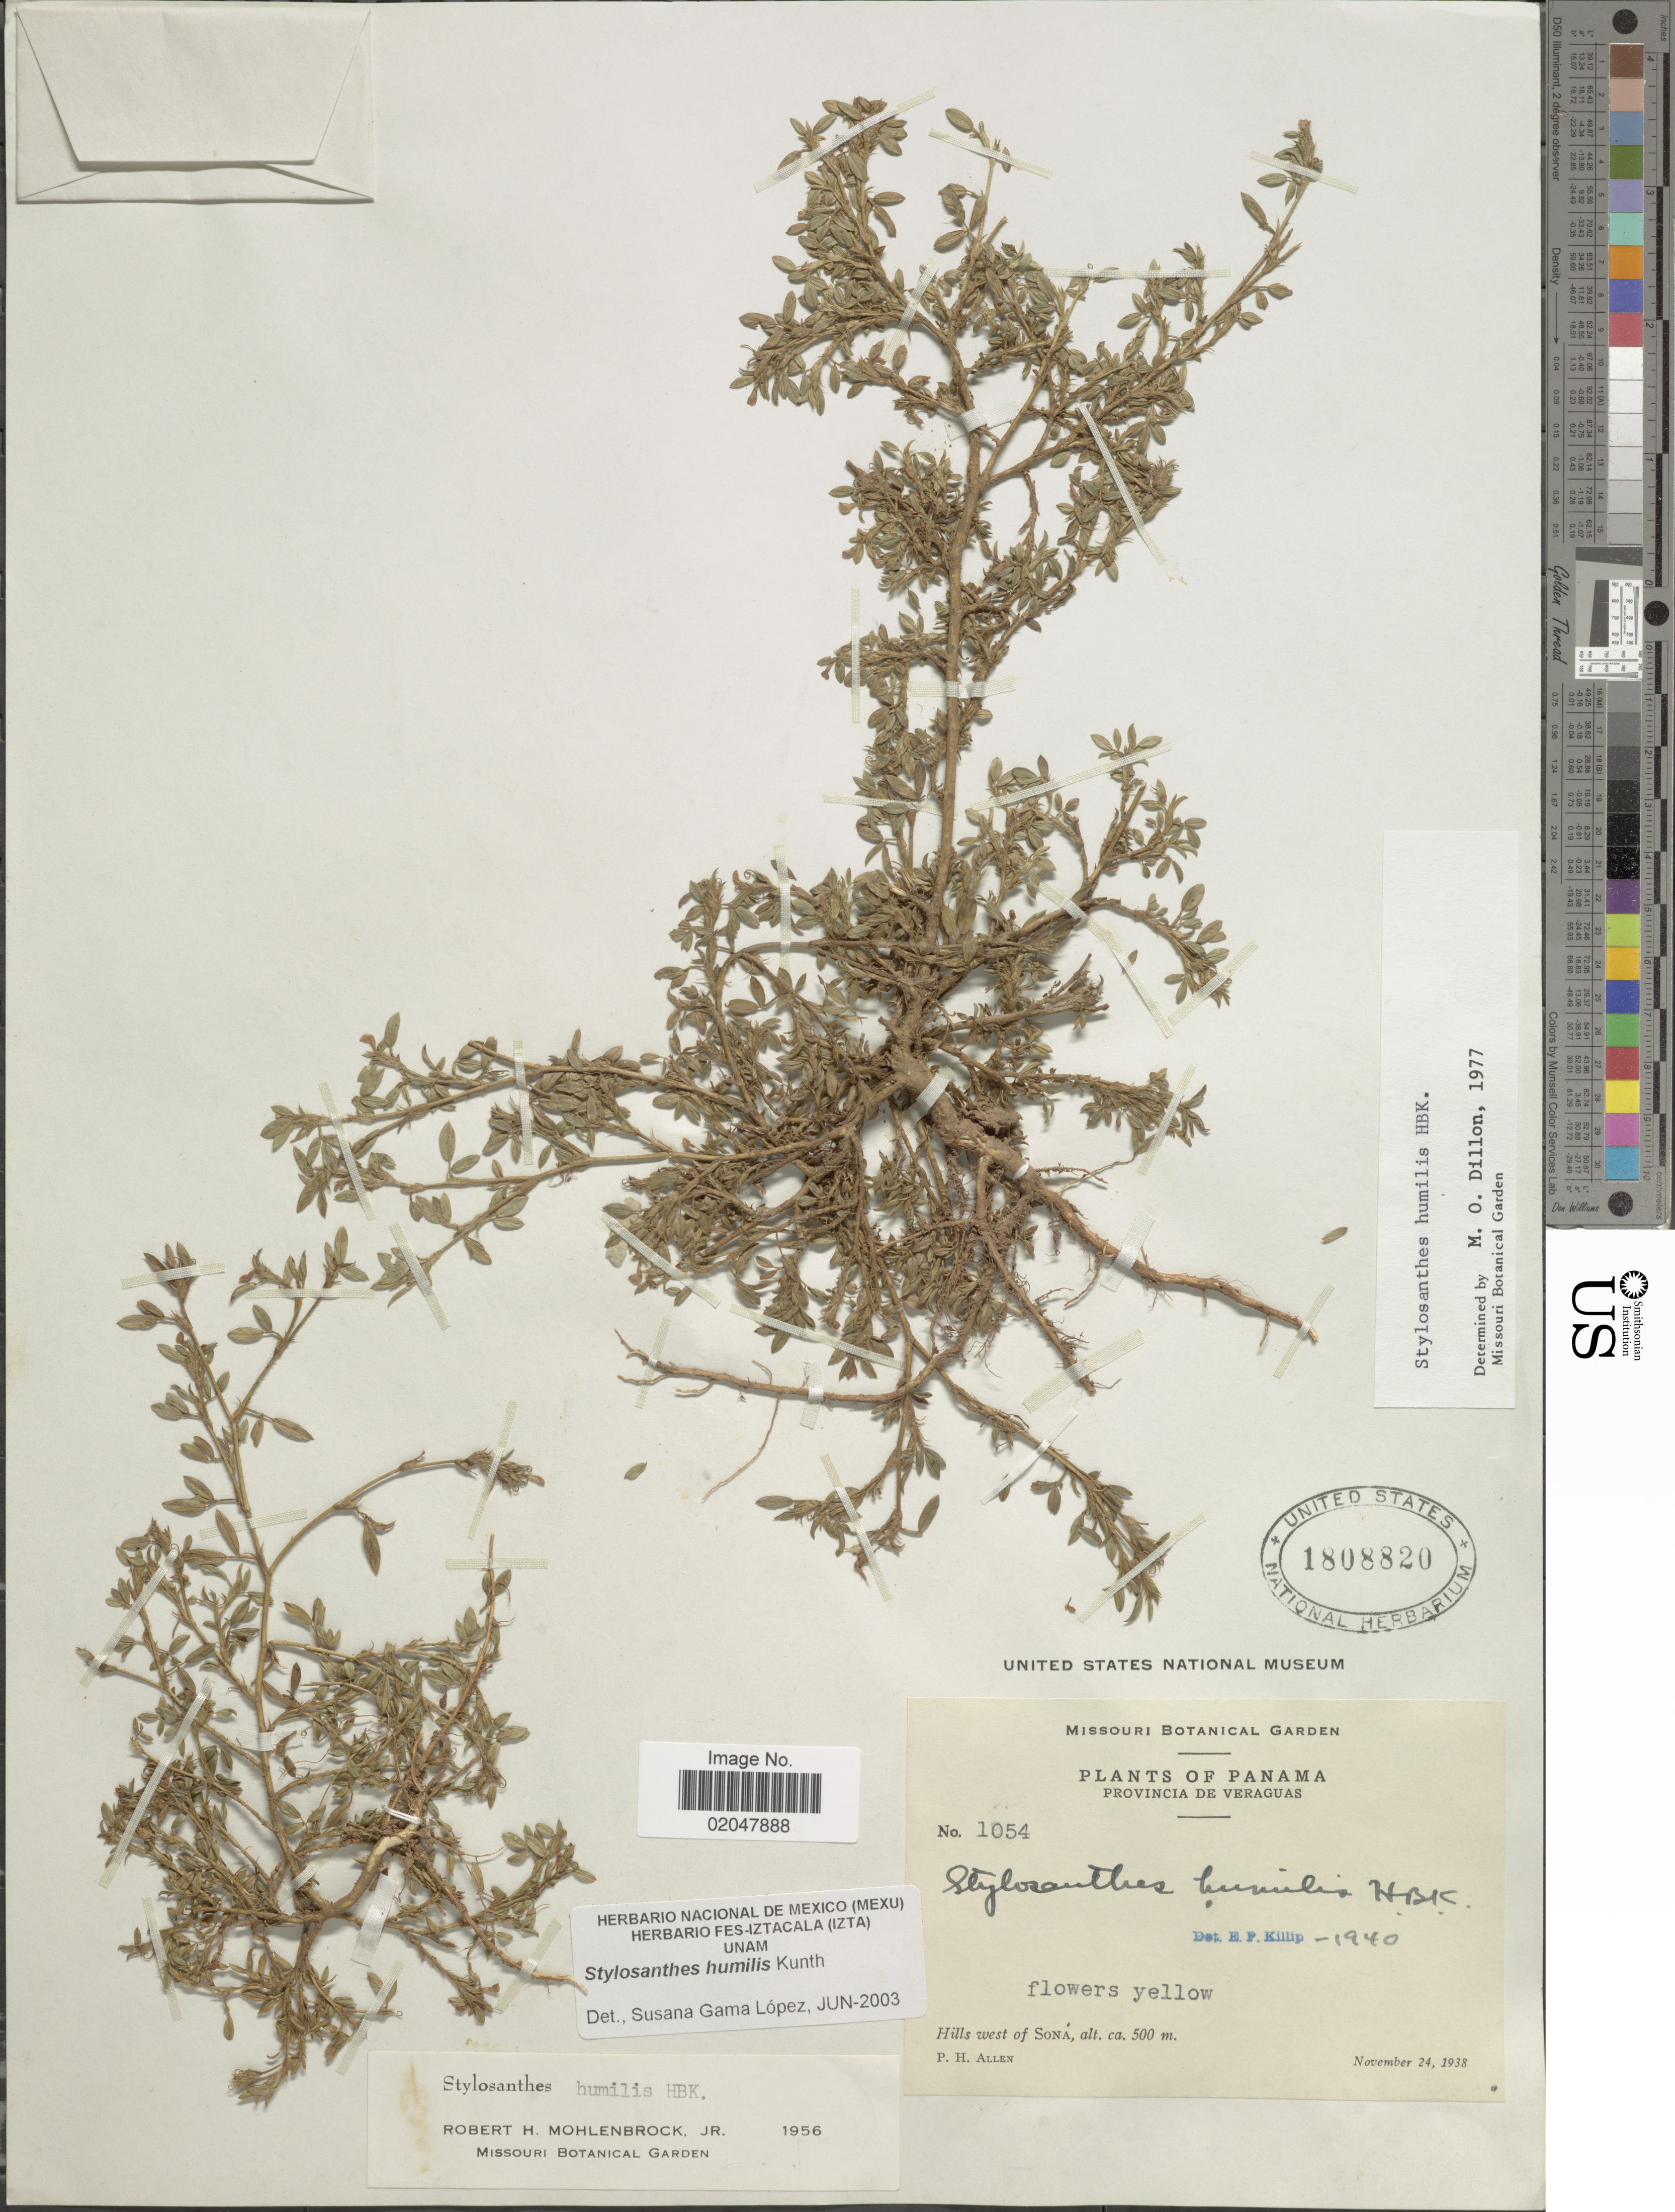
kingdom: Plantae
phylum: Tracheophyta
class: Magnoliopsida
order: Fabales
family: Fabaceae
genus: Stylosanthes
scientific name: Stylosanthes humilis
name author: Kunth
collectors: P. H. Allen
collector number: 1054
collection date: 1938-11-24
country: Panama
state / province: Veraguas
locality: Hills west of Sona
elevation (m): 500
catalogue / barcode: US 1808820